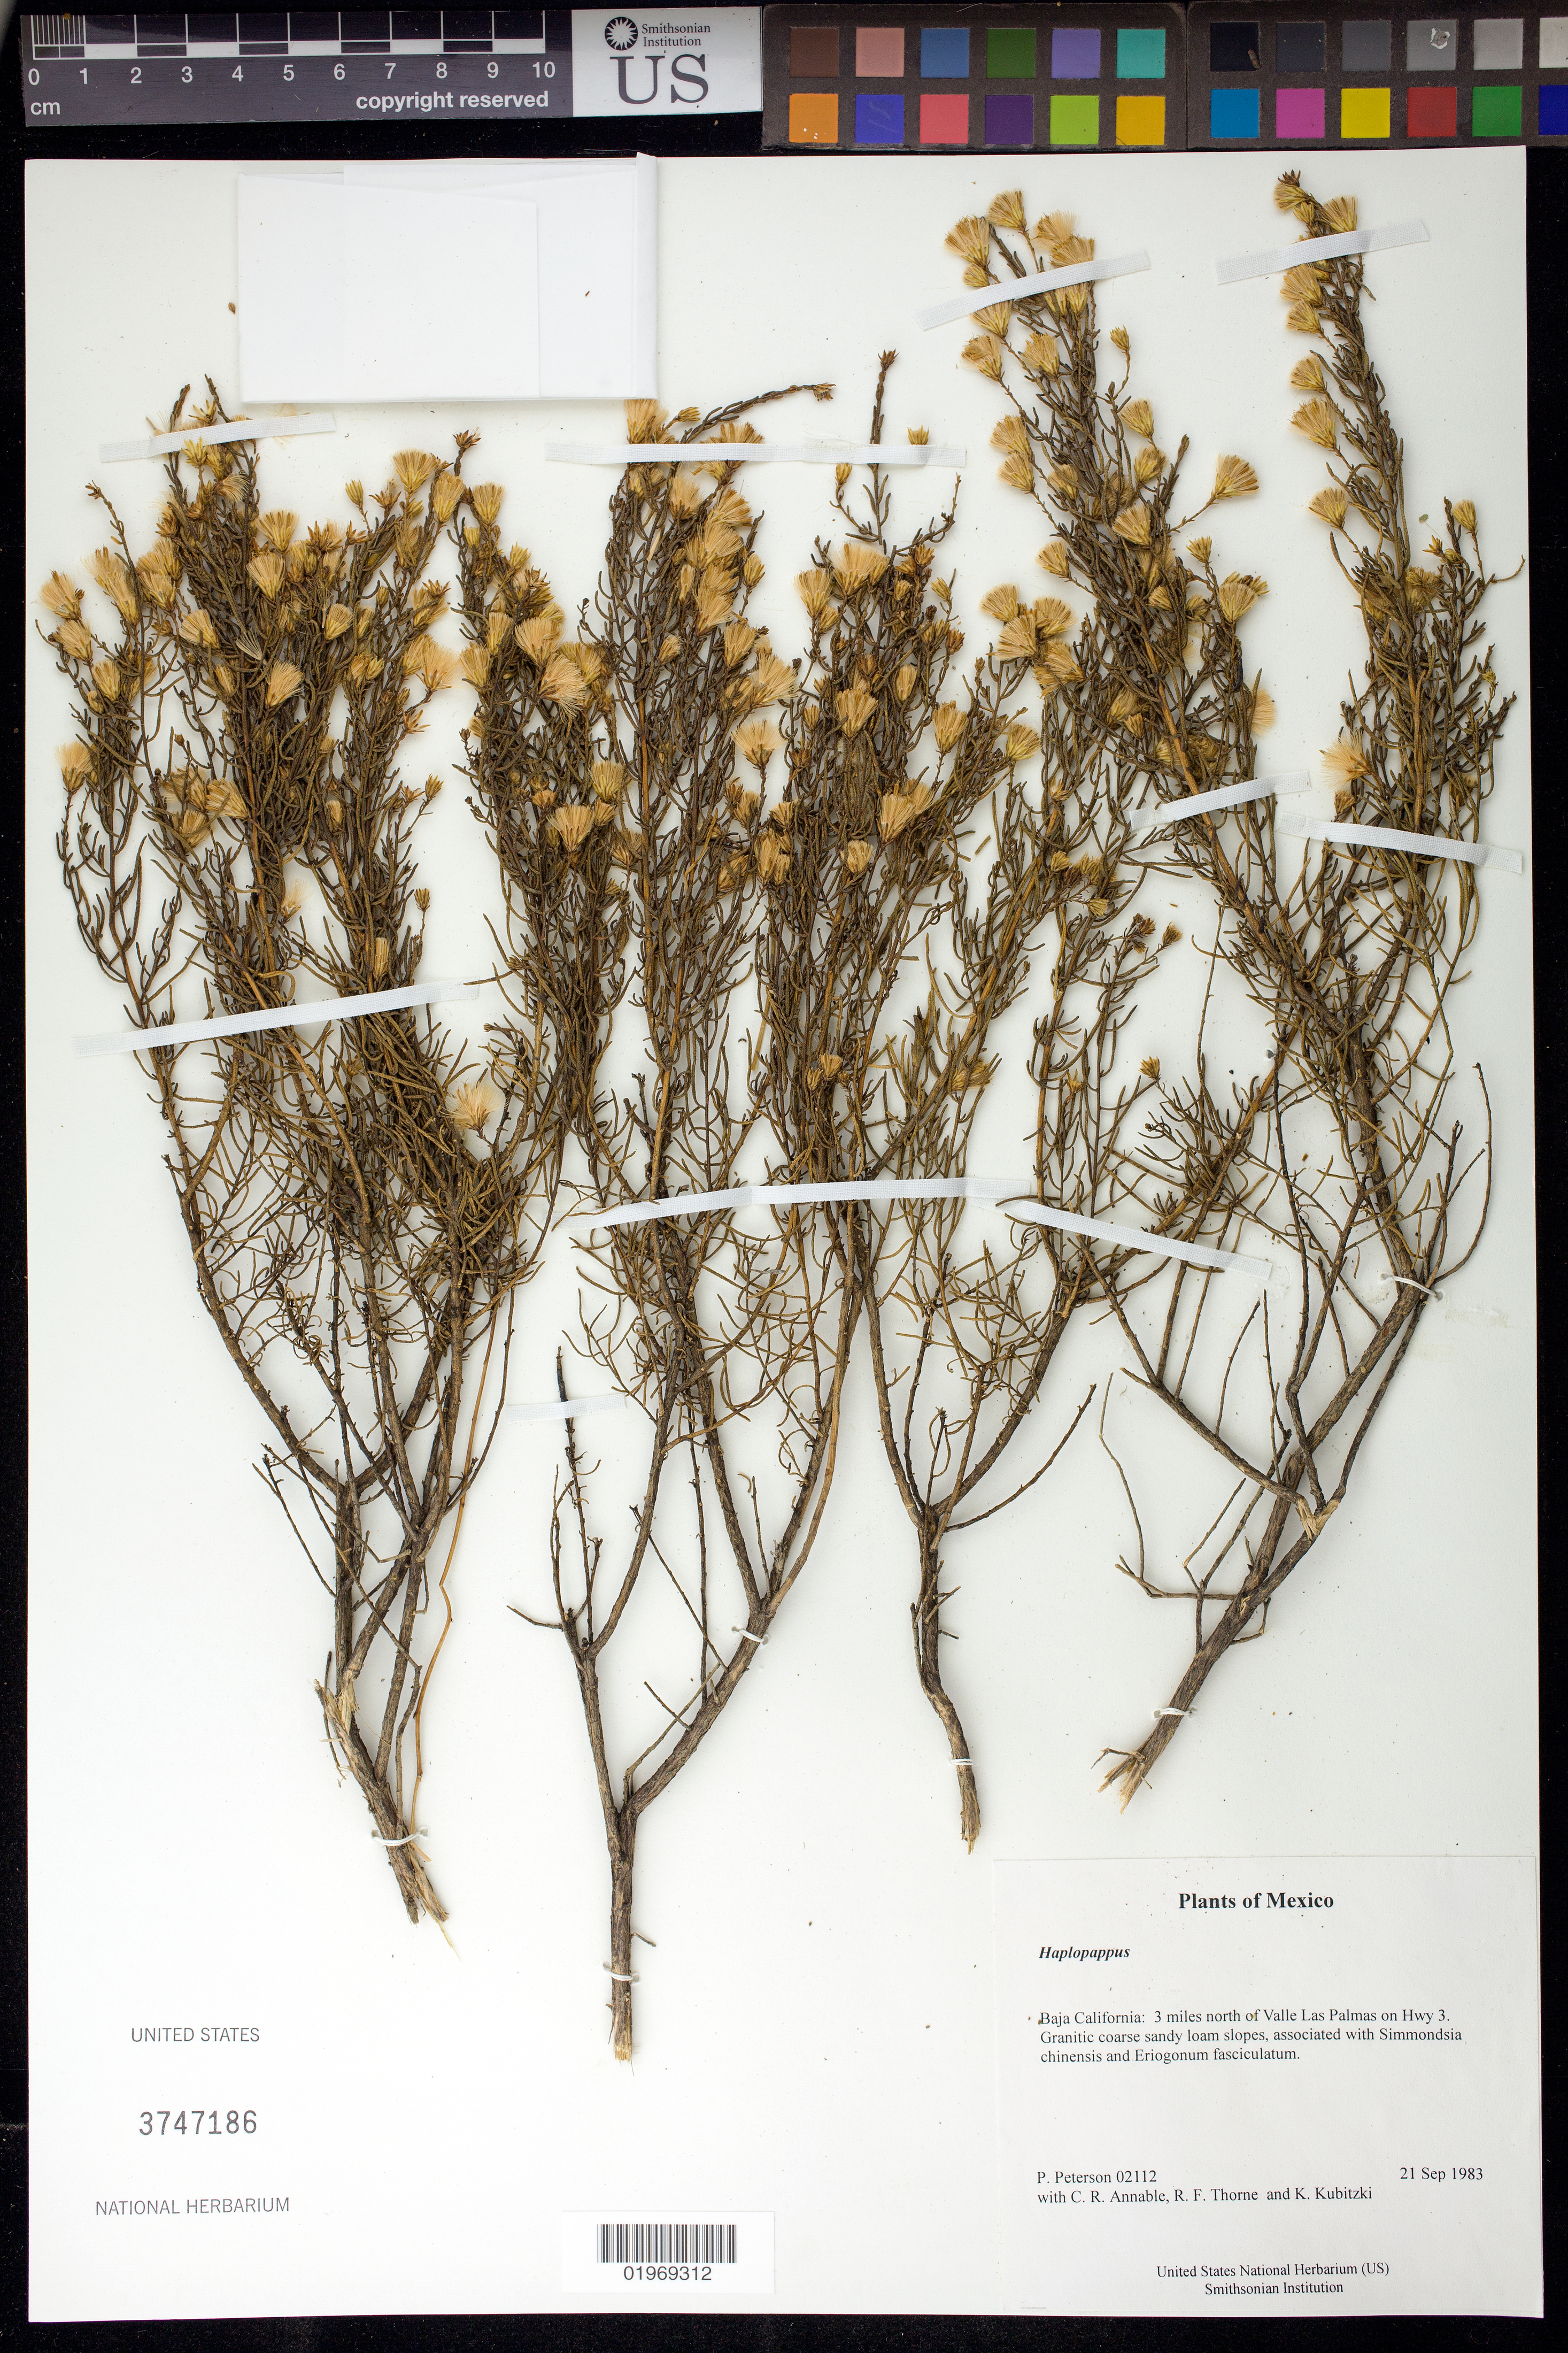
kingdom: Plantae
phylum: Tracheophyta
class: Magnoliopsida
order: Asterales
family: Asteraceae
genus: Haplopappus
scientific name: Haplopappus sp.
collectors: P. M. Peterson, C. R. Annable, R. F. Thorne & K. Kubitzki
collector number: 02112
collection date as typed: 21 Sep 1983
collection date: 1983-09-21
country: Mexico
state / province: Baja California Norte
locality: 3 miles north of Valle Las Palmas on Hwy 3.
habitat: Granitic coarse sandy loam slopes, associated with Simmondsia chinensis and Eriogonum fasciculatum.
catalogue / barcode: US 3747186